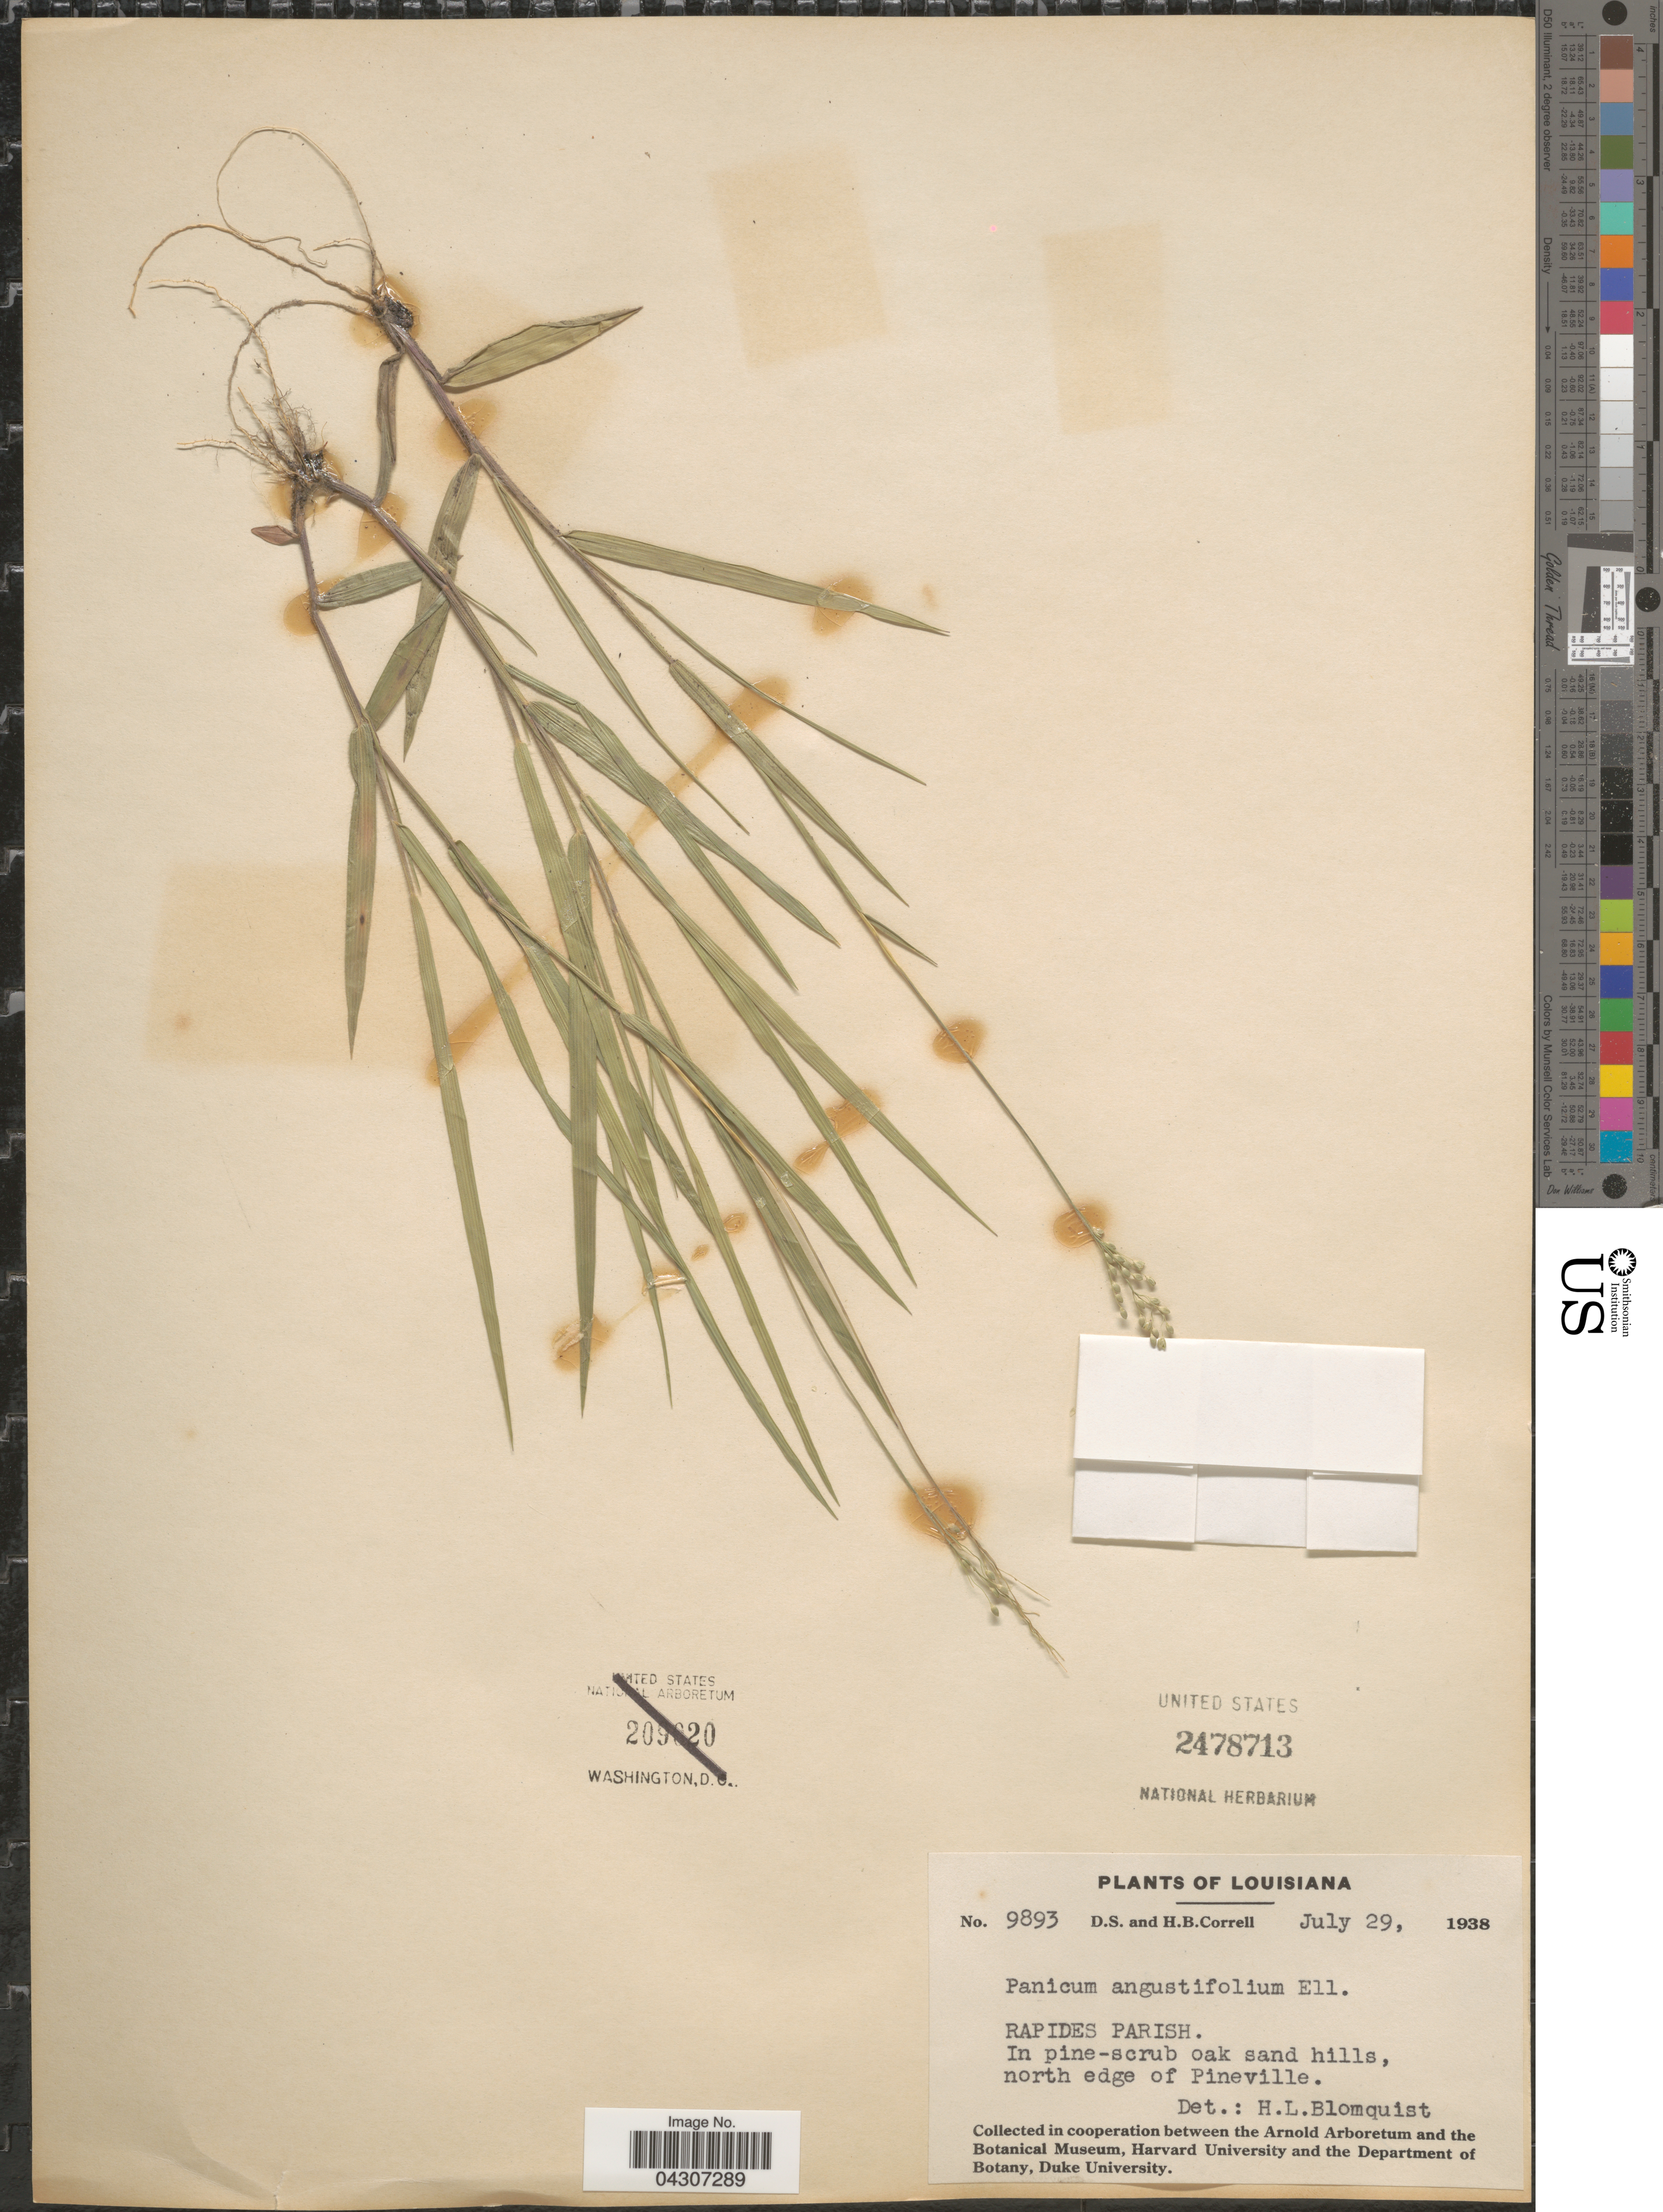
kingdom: Plantae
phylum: Tracheophyta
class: Liliopsida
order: Poales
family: Poaceae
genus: Dichanthelium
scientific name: Dichanthelium aciculare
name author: (Desv. ex Poir.) Gould & C.A. Clark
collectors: D. S. Correll & H. Correll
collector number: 9893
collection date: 1938-07-29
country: United States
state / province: Louisiana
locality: Rapides Parish. In pine-scrub oak sand hills, north edge of Pineville.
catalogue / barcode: US 2478713